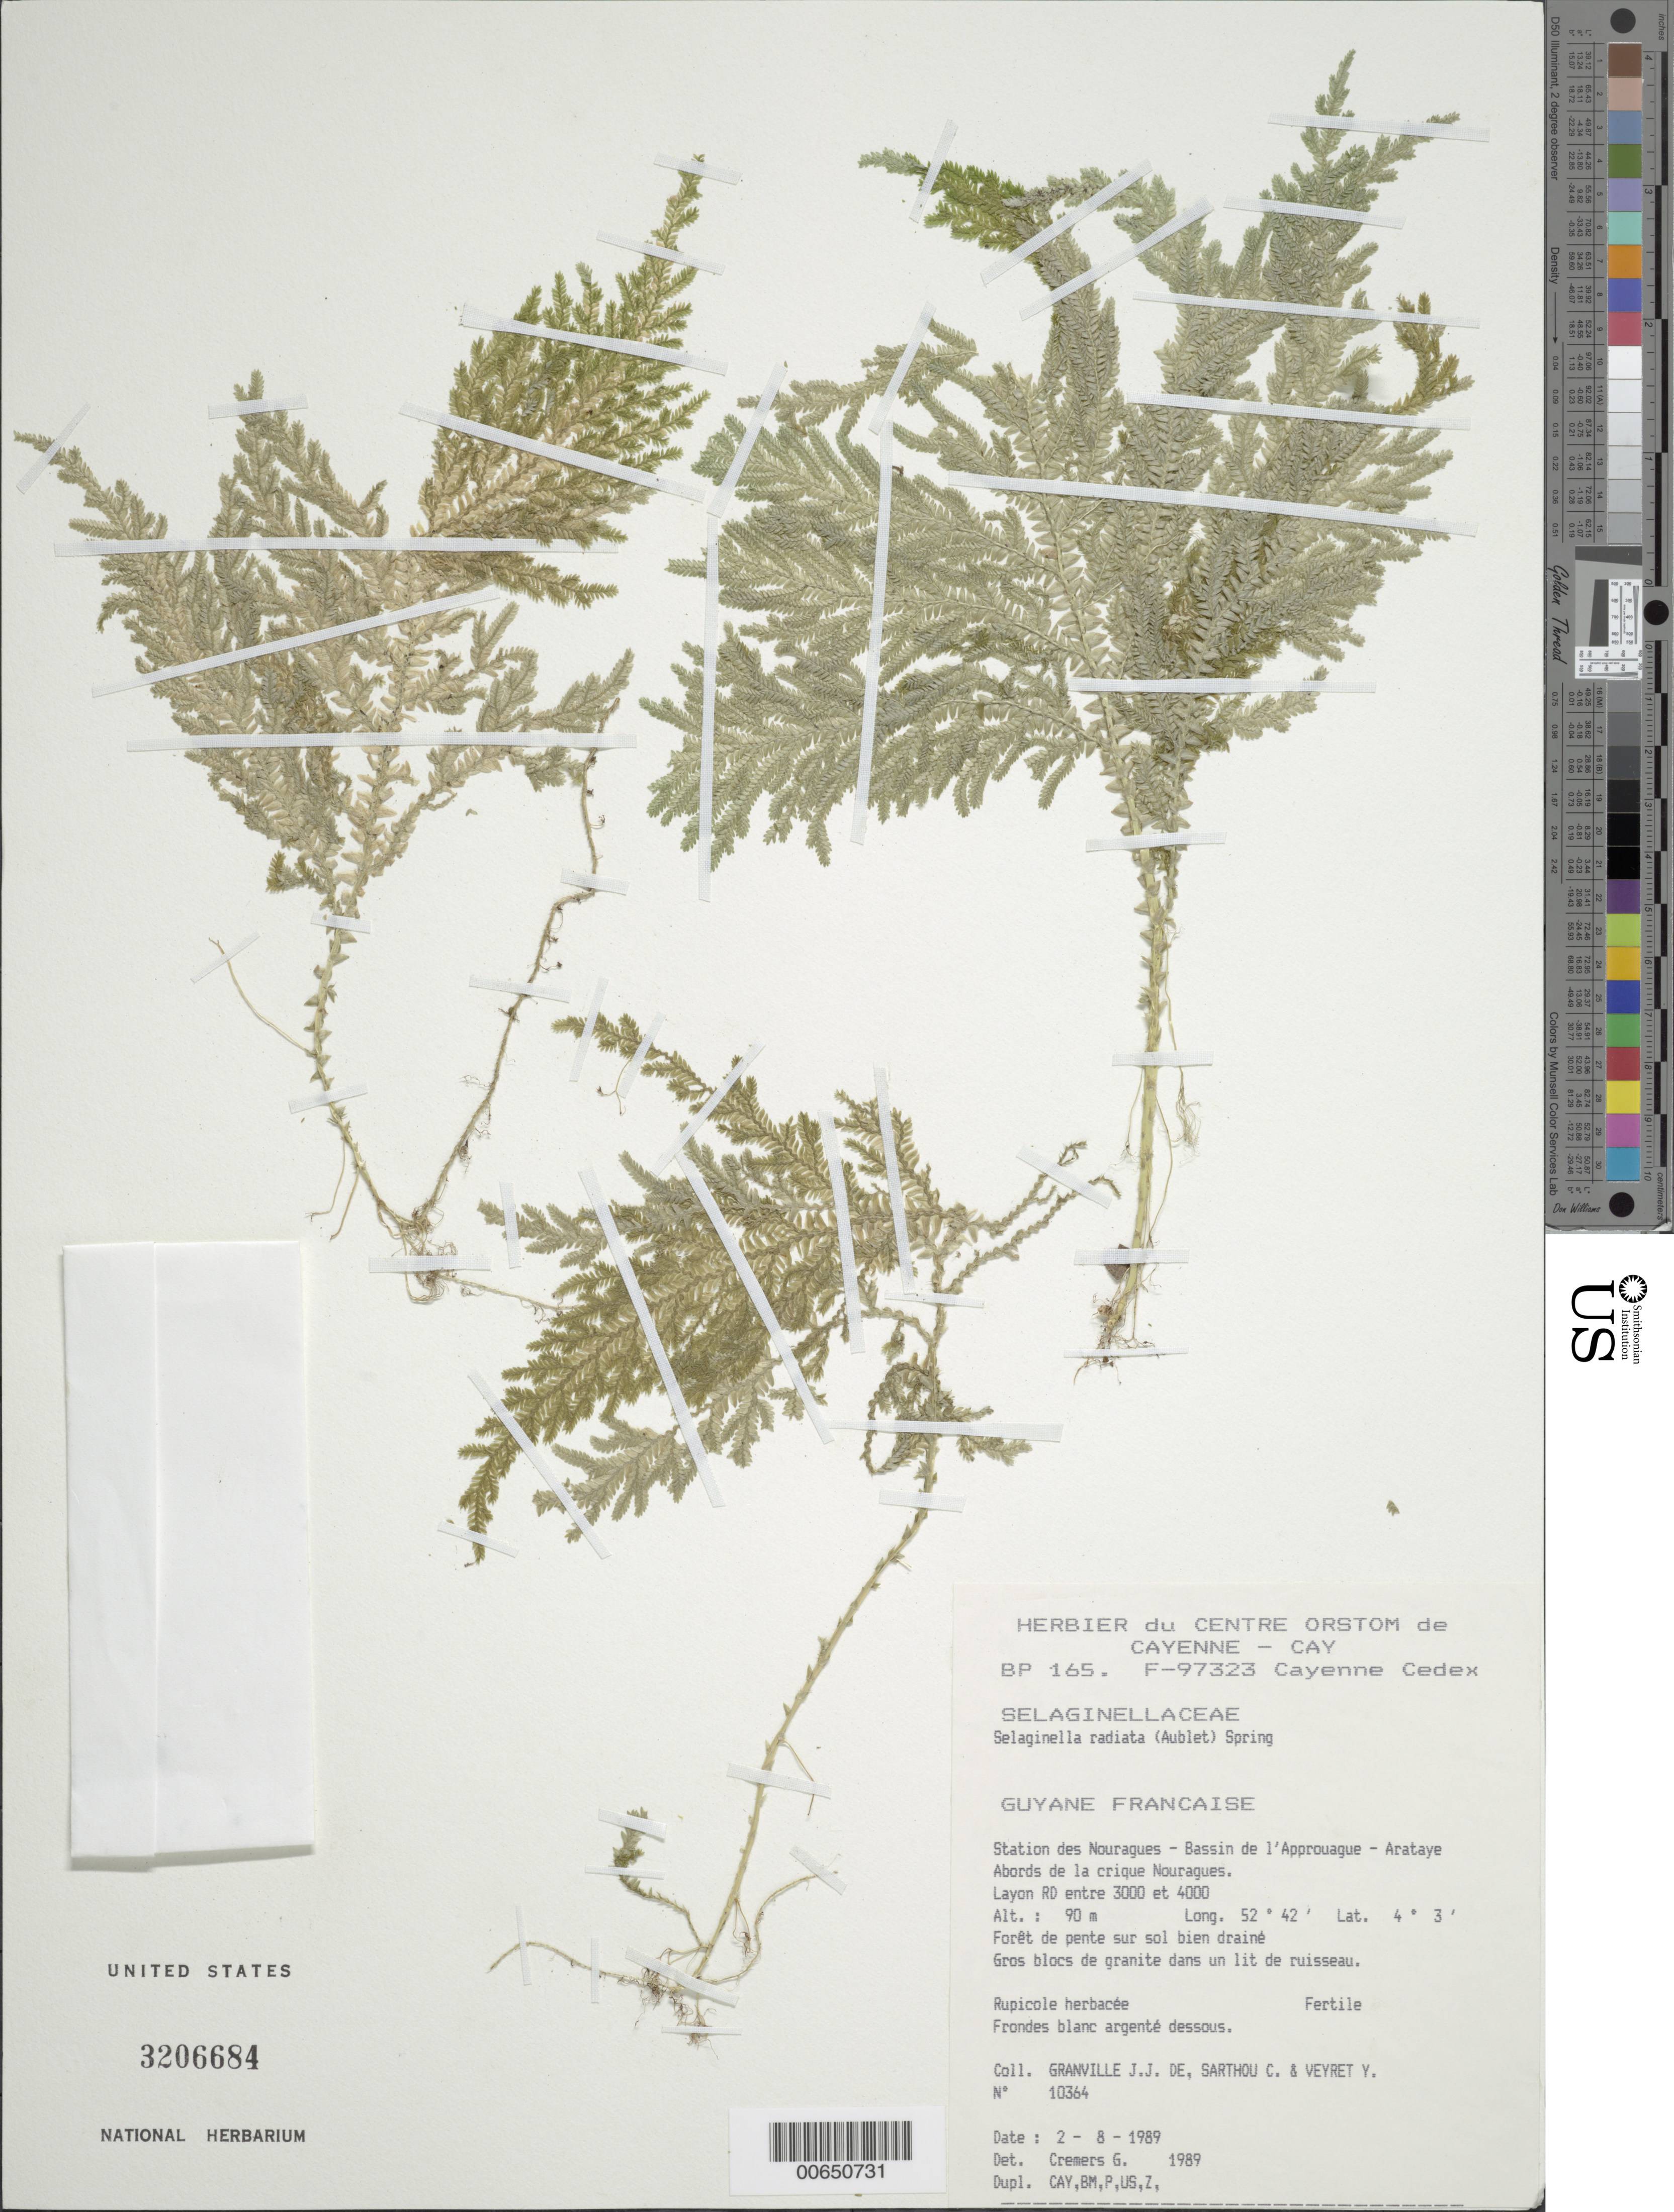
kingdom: Plantae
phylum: Tracheophyta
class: Lycopodiopsida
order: Selaginellales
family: Selaginellaceae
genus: Selaginella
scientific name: Selaginella radiata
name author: (Aubl.) Spring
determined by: Cremers, Georges A.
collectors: J.-J. de Granville, C. Sarthou & Y. Veyret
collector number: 10364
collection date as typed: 2-Aug-89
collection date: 1989-08-02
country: French Guiana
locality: Station des Nouragues, Bassin de l'Approuague, Arataye, Abords de la crique Nouraues. Layon RD entre 3000 et 4000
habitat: Well drained forest, large granite rocks in stream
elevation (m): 90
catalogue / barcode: US 3206684